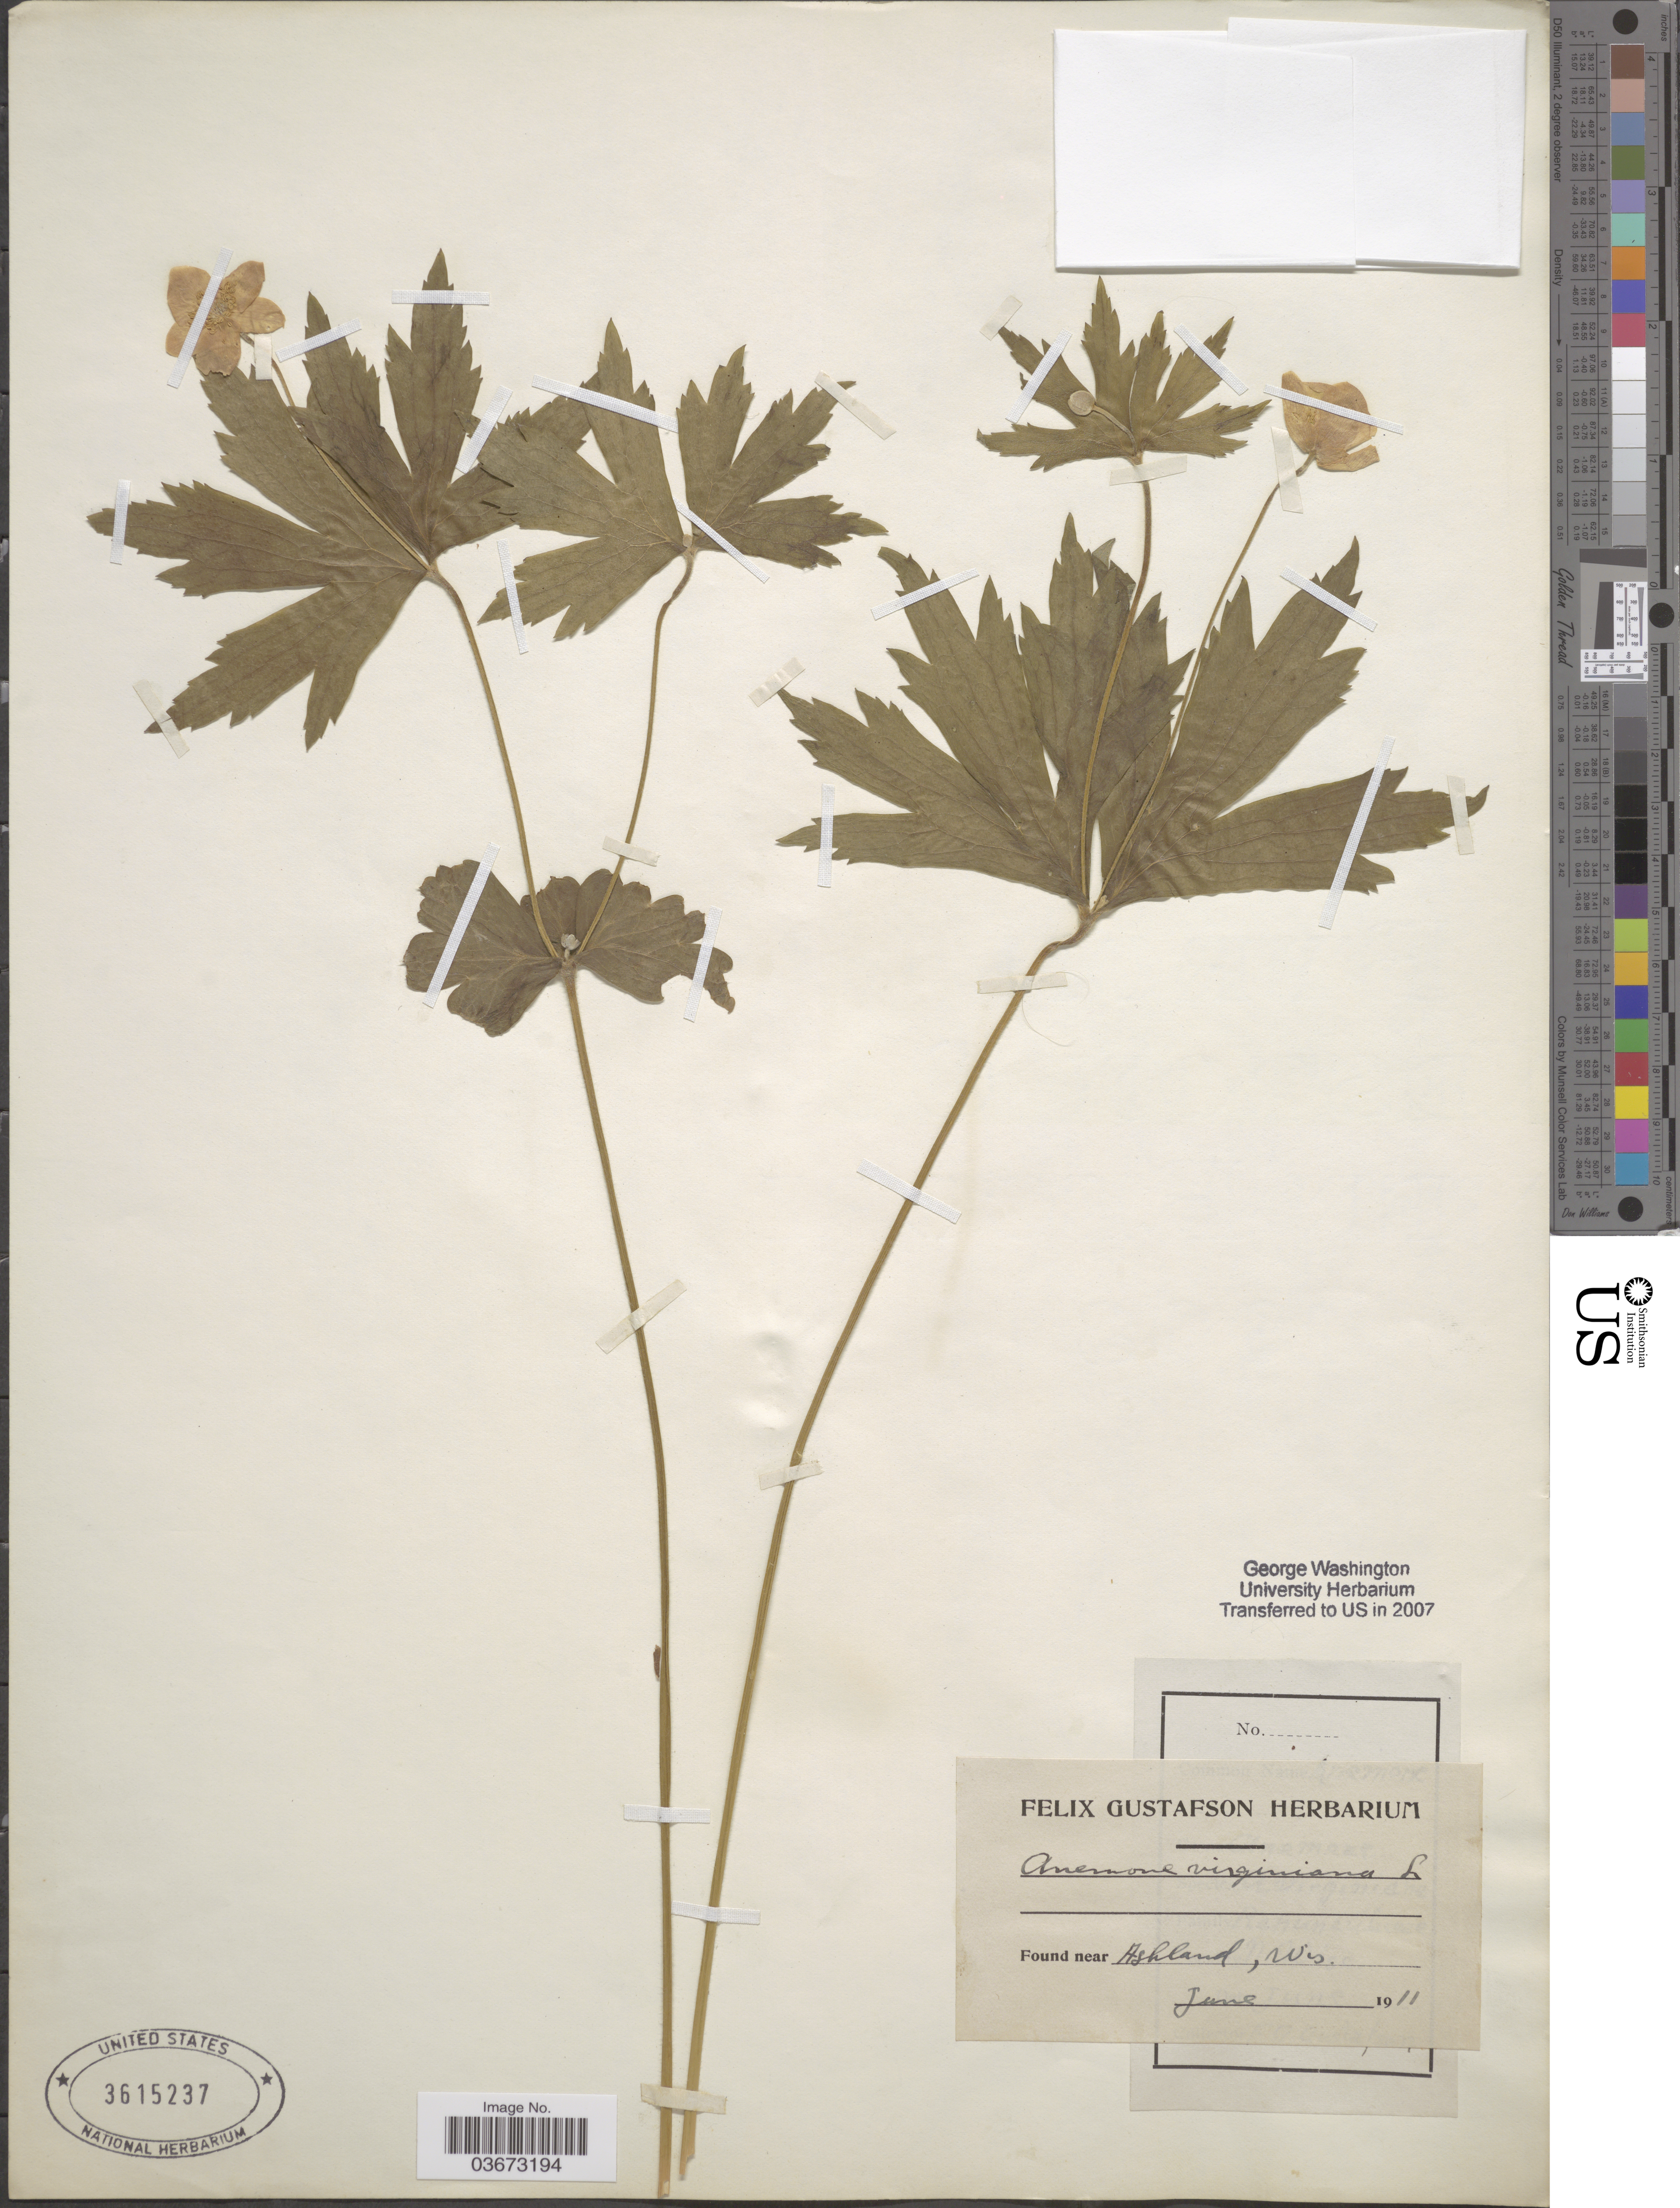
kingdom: Plantae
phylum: Tracheophyta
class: Magnoliopsida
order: Ranunculales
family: Ranunculaceae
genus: Anemone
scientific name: Anemone virginiana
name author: L.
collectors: ex herb. Felix Gustafson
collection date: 1911-06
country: United States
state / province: Wisconsin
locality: Near Ashland.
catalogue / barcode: US 3615237